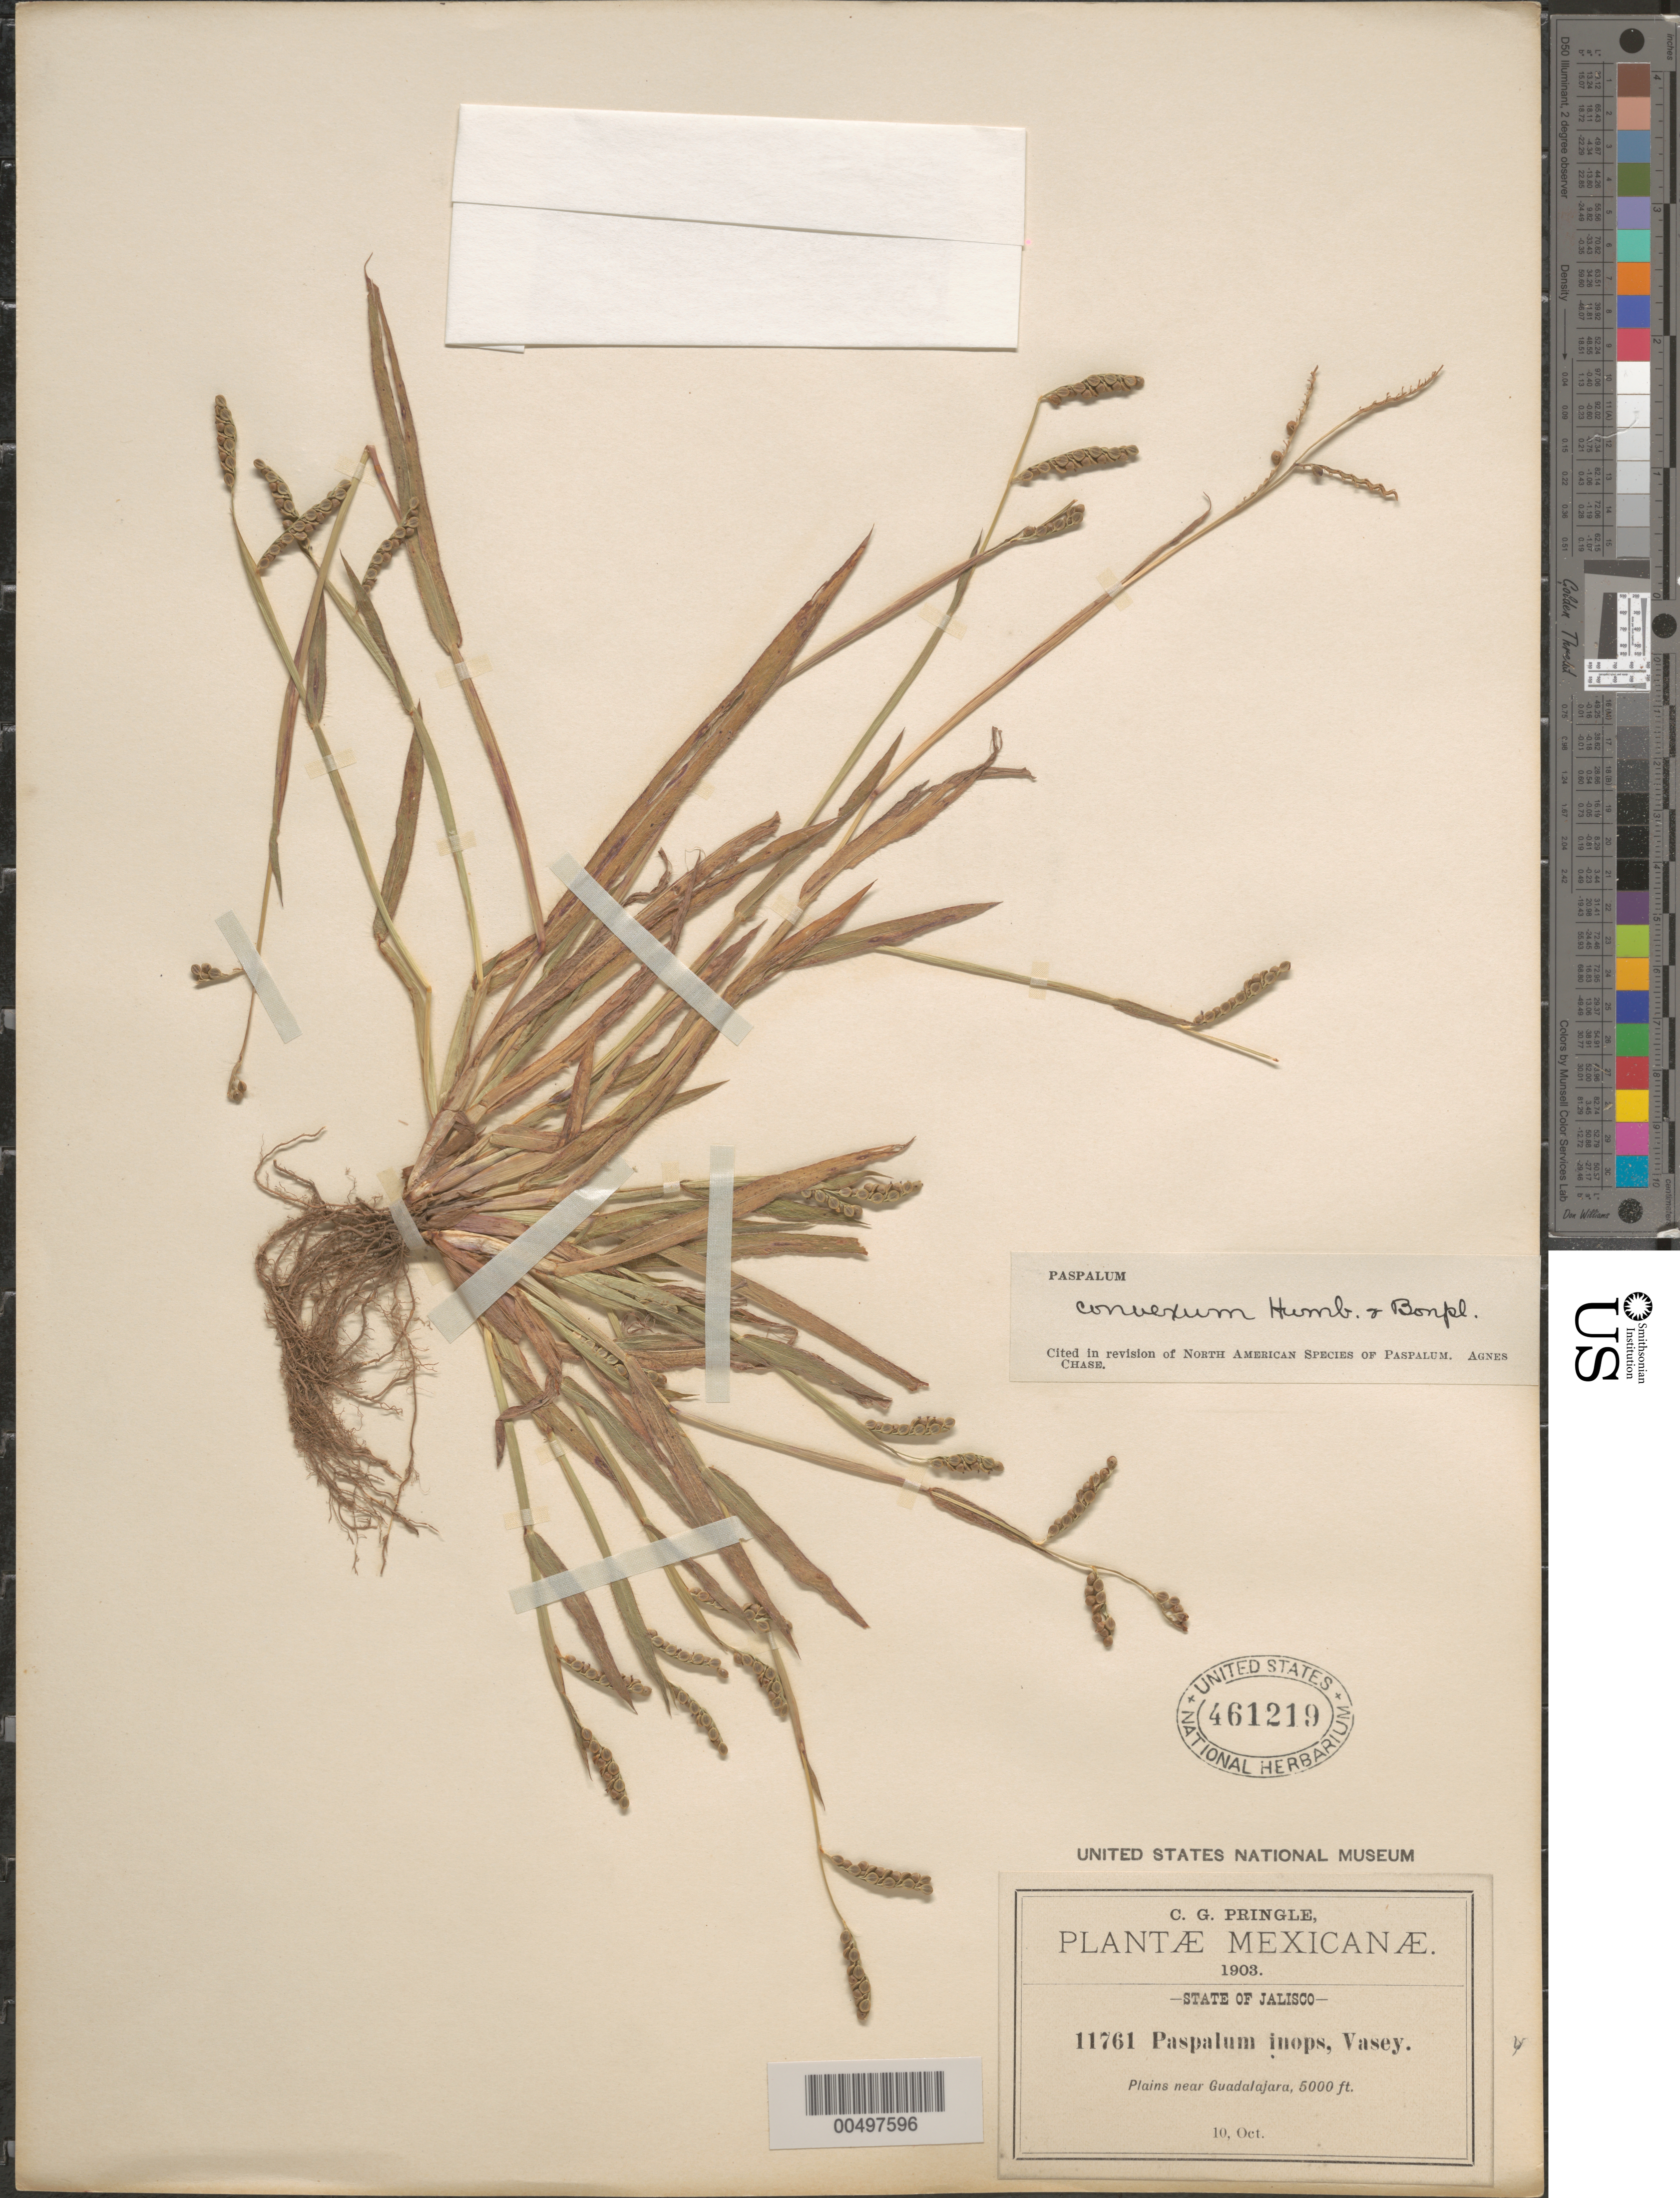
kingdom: Plantae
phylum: Tracheophyta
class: Liliopsida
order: Poales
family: Poaceae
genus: Paspalum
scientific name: Paspalum convexum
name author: Humb. & Bonpl. ex Flüggé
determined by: Chase, [M.] Agnes, (US)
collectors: C. G. Pringle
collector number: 11761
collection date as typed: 10 Oct 1903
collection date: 1903-10-10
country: Mexico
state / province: Jalisco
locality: Near Guadalajara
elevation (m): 1524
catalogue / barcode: US 461219